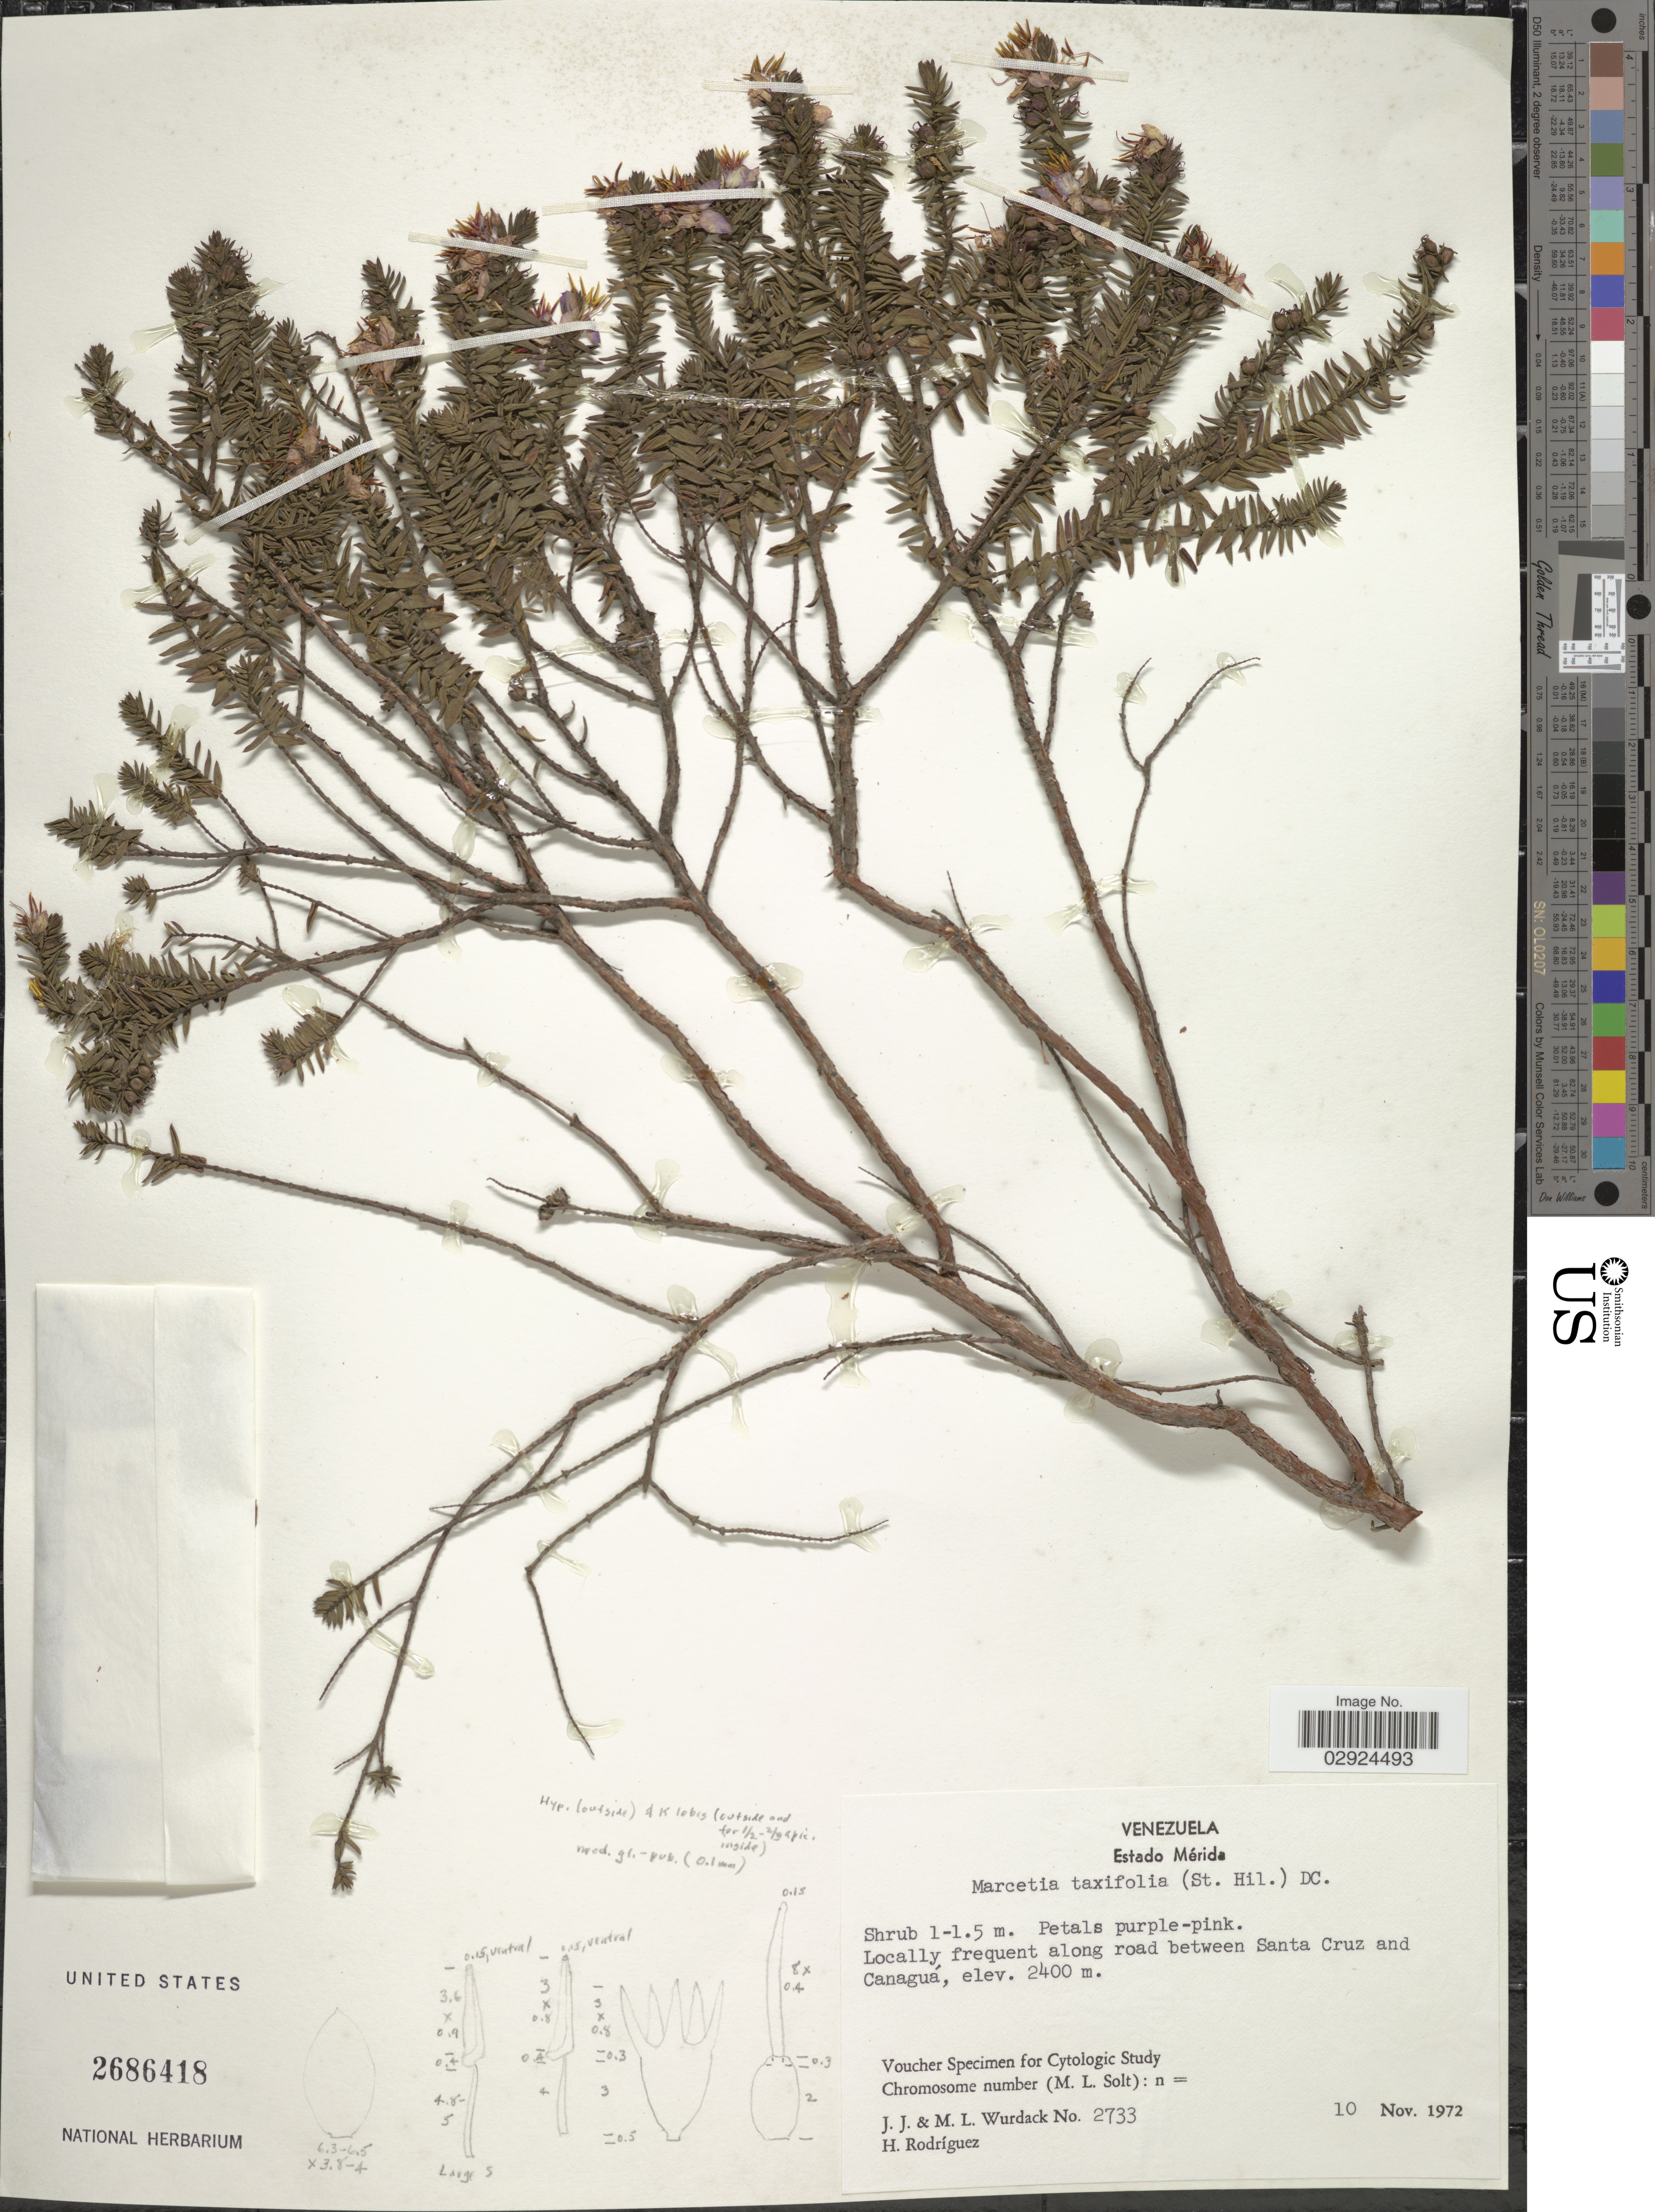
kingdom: Plantae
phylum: Tracheophyta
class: Magnoliopsida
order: Myrtales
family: Melastomataceae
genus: Marcetia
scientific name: Marcetia taxifolia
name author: (A. St.-Hil.) DC.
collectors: J. J. Wurdack, M. L. Wurdack & H. Rodríguez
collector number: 2733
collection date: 1972-11-10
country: Venezuela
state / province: Mérida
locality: Locally frequent along road between Santa Cruz and Canaguá.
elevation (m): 2400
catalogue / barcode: US 2686418